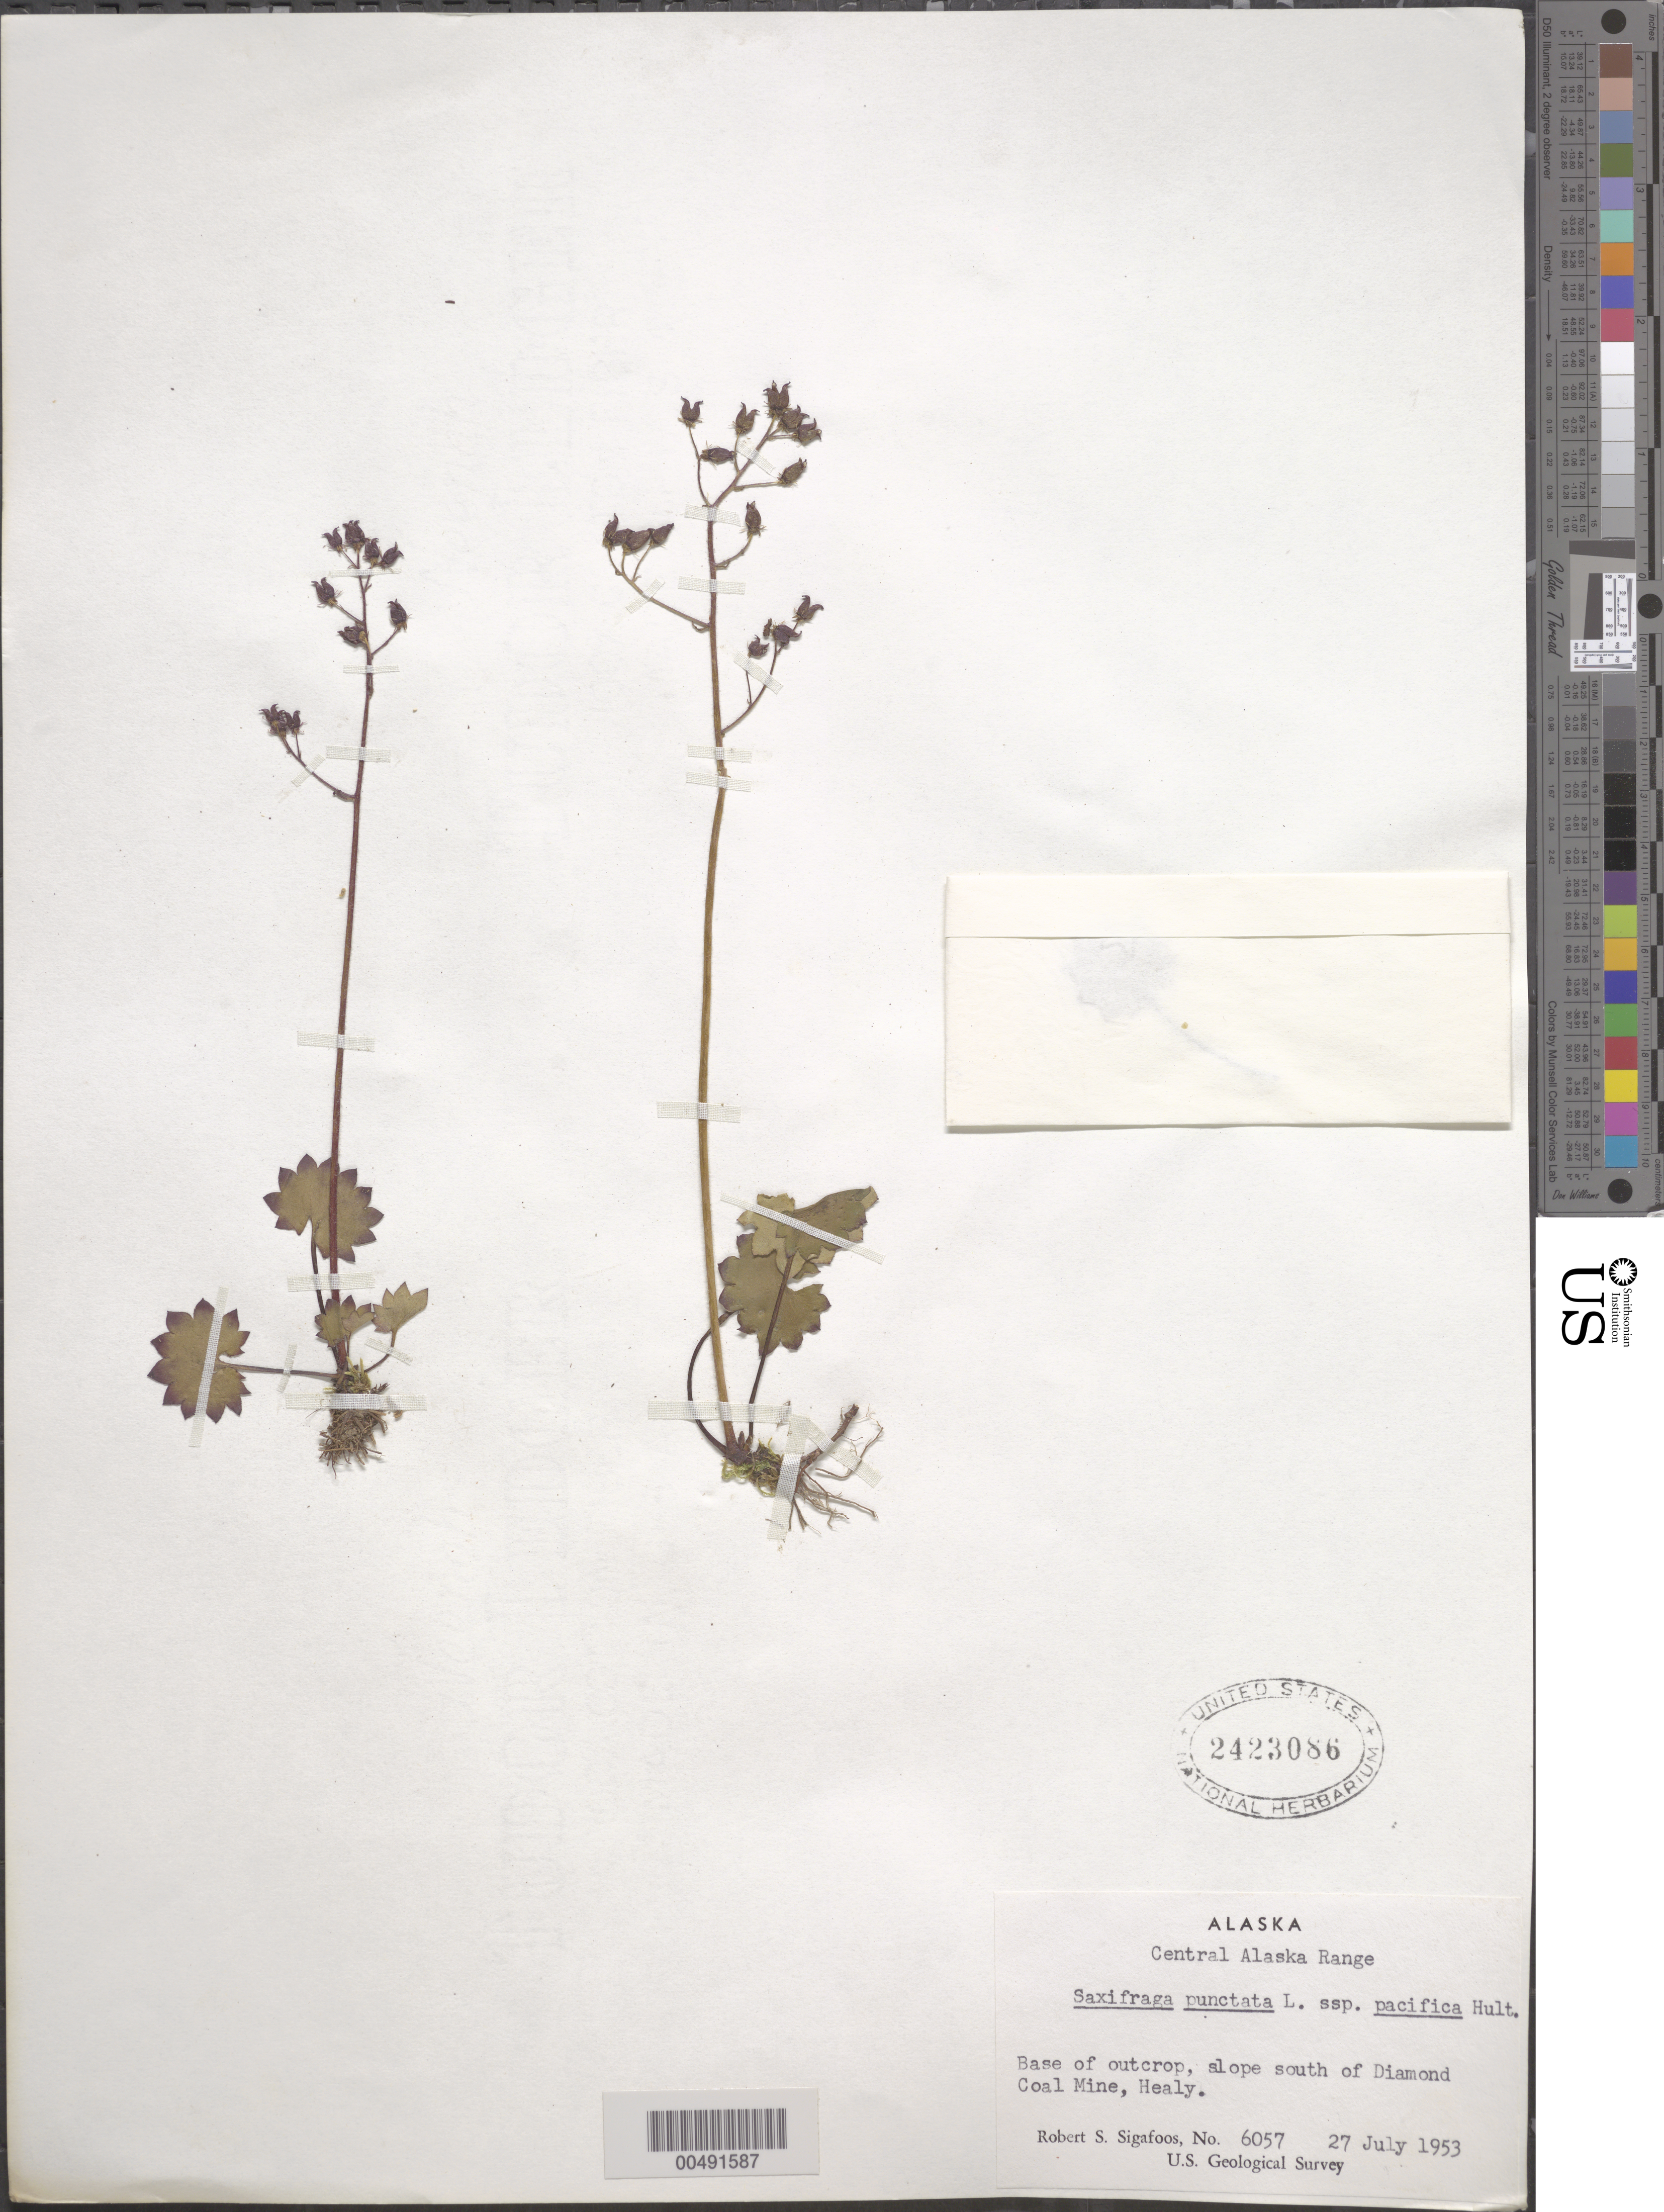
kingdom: Plantae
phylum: Tracheophyta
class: Magnoliopsida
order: Saxifragales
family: Saxifragaceae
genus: Micranthes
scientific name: Micranthes nelsoniana var. porsildiana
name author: (Calder & Savile) Gornall & H. Ohba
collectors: R. Sigafoos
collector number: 6057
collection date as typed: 27 Jul 1953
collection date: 1953-07-27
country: United States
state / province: Alaska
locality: Seward Peninsula, Healy, south slope of Diamond Coal Mine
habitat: base of outcrop on slope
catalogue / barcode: US 2423086